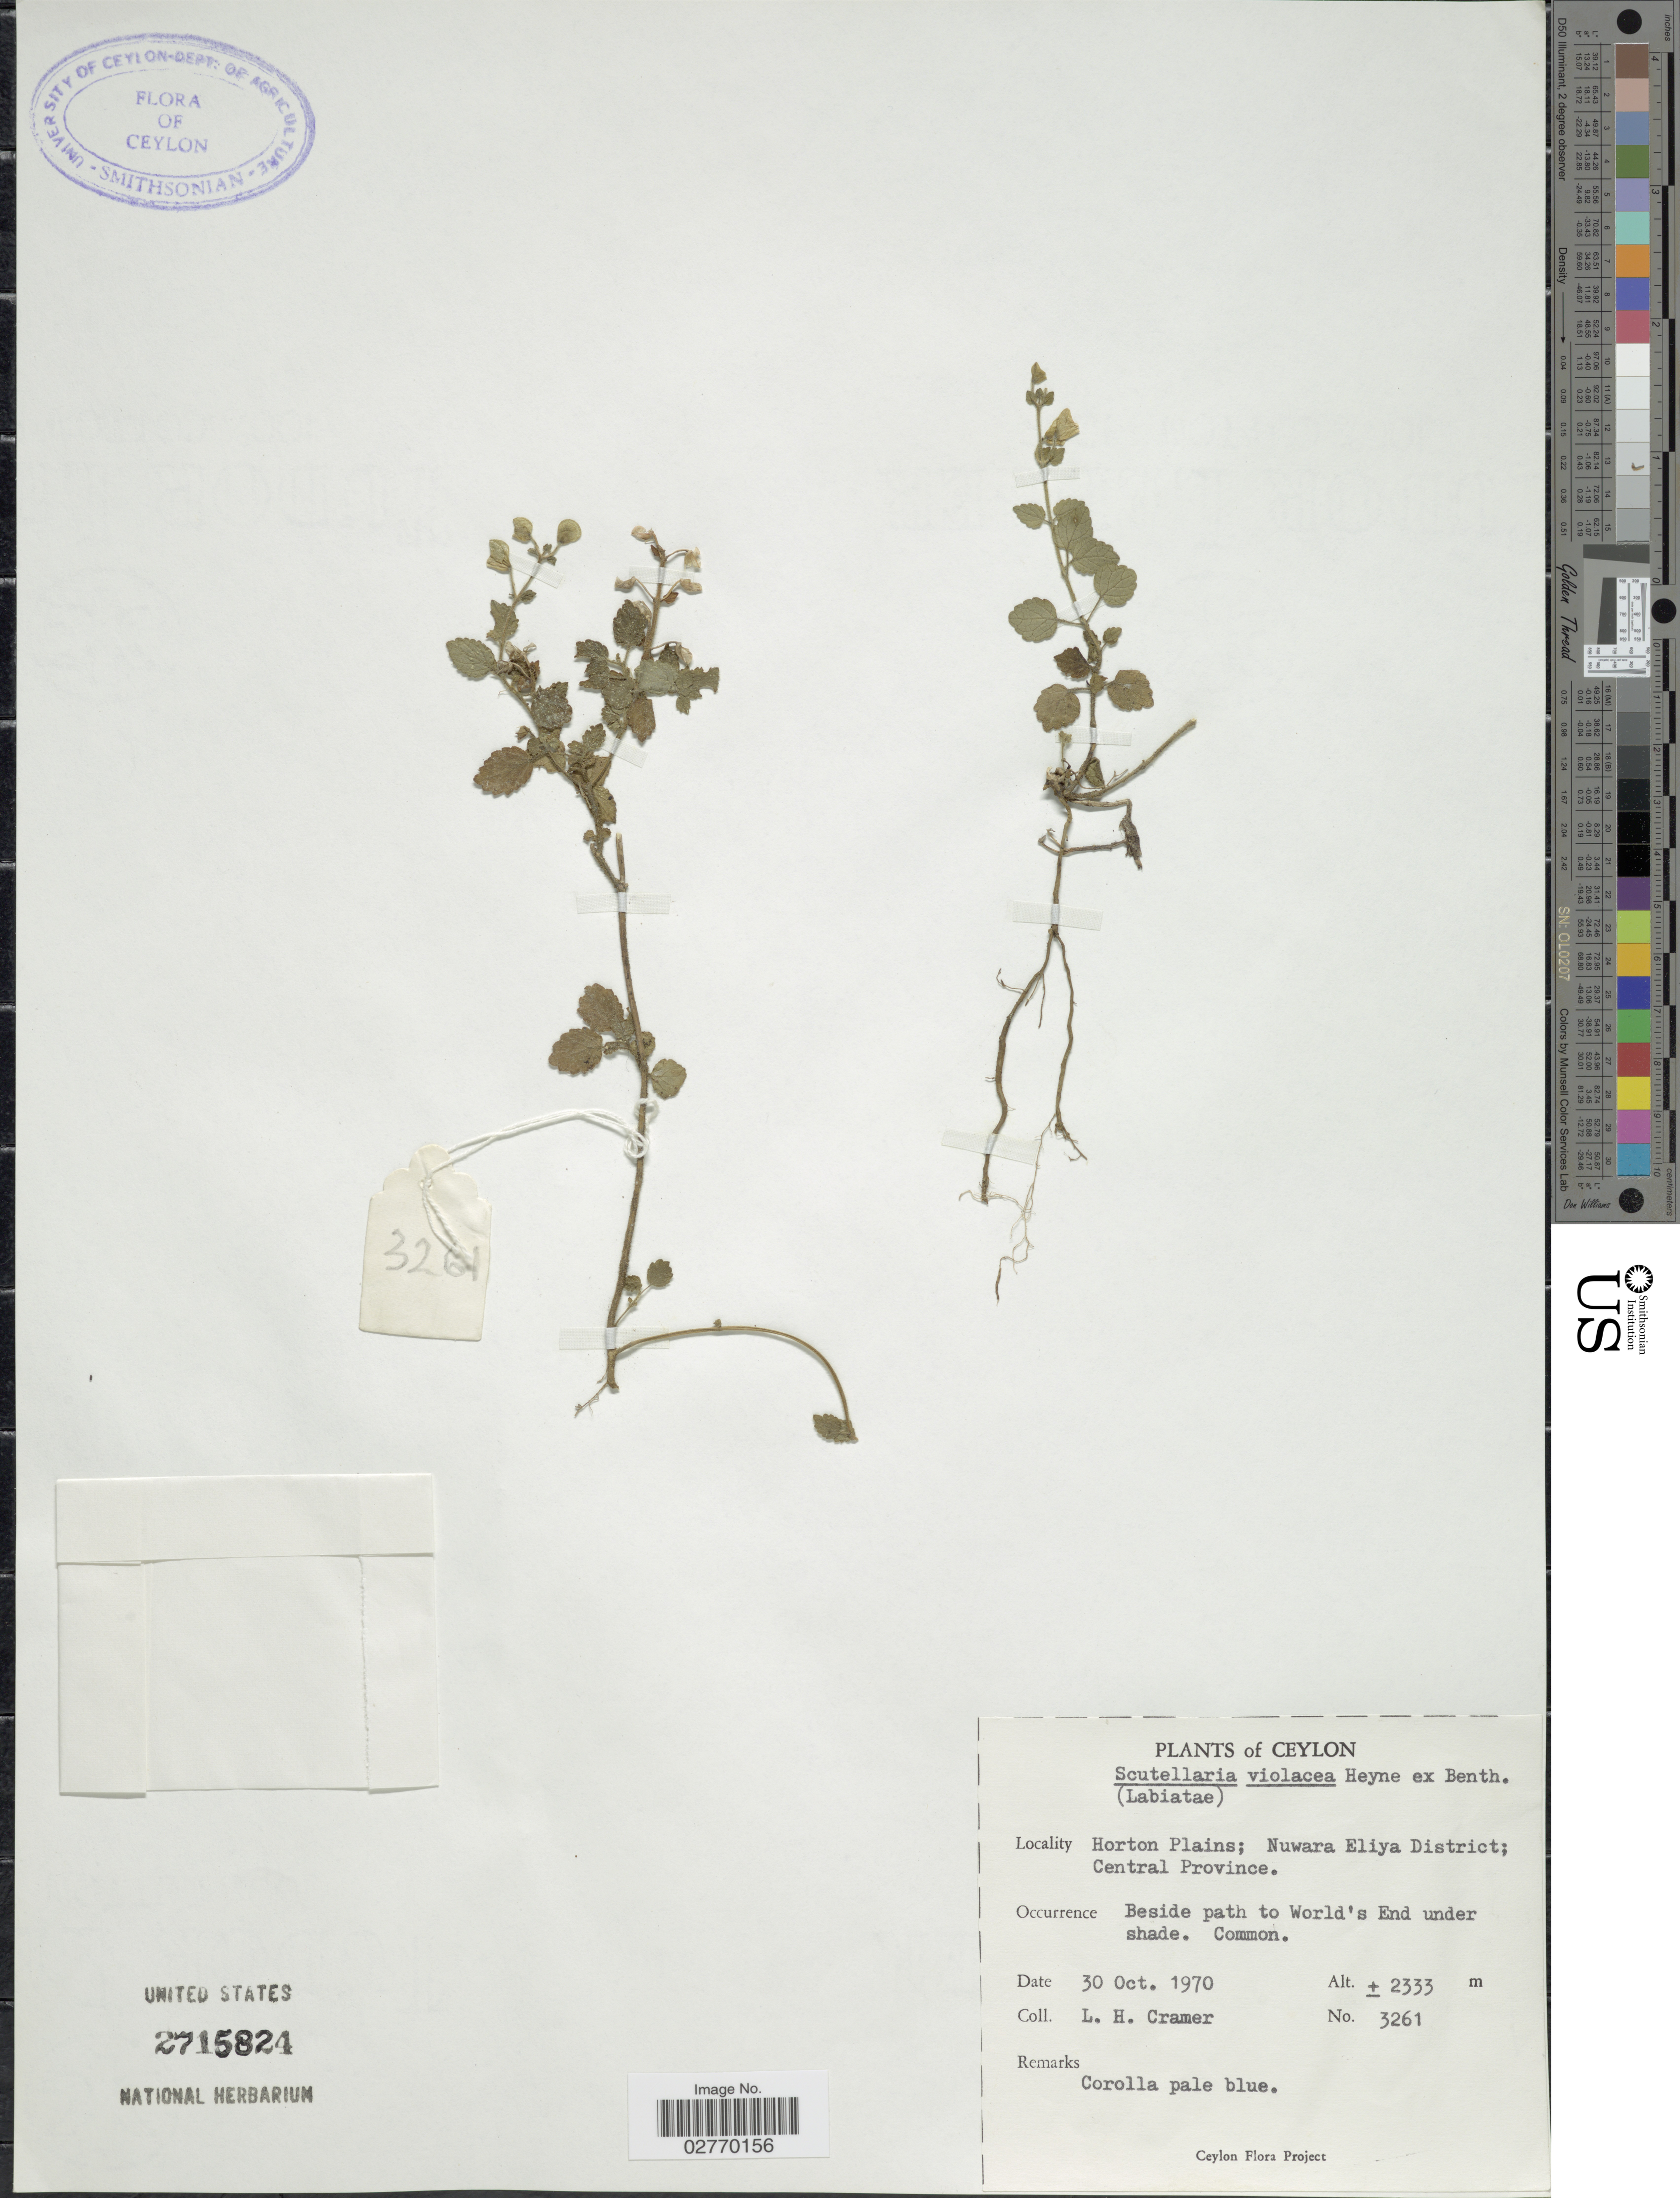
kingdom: Plantae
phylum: Tracheophyta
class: Magnoliopsida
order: Lamiales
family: Lamiaceae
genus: Scutellaria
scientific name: Scutellaria violacea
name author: B. Heyne ex Benth.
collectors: L. H. Cramer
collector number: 3261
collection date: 1970-10-30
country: Sri Lanka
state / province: Central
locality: Ceylon. Horton Plains; Nuwara Eliya District; Central Province.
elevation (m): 2333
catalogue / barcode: US 2715824